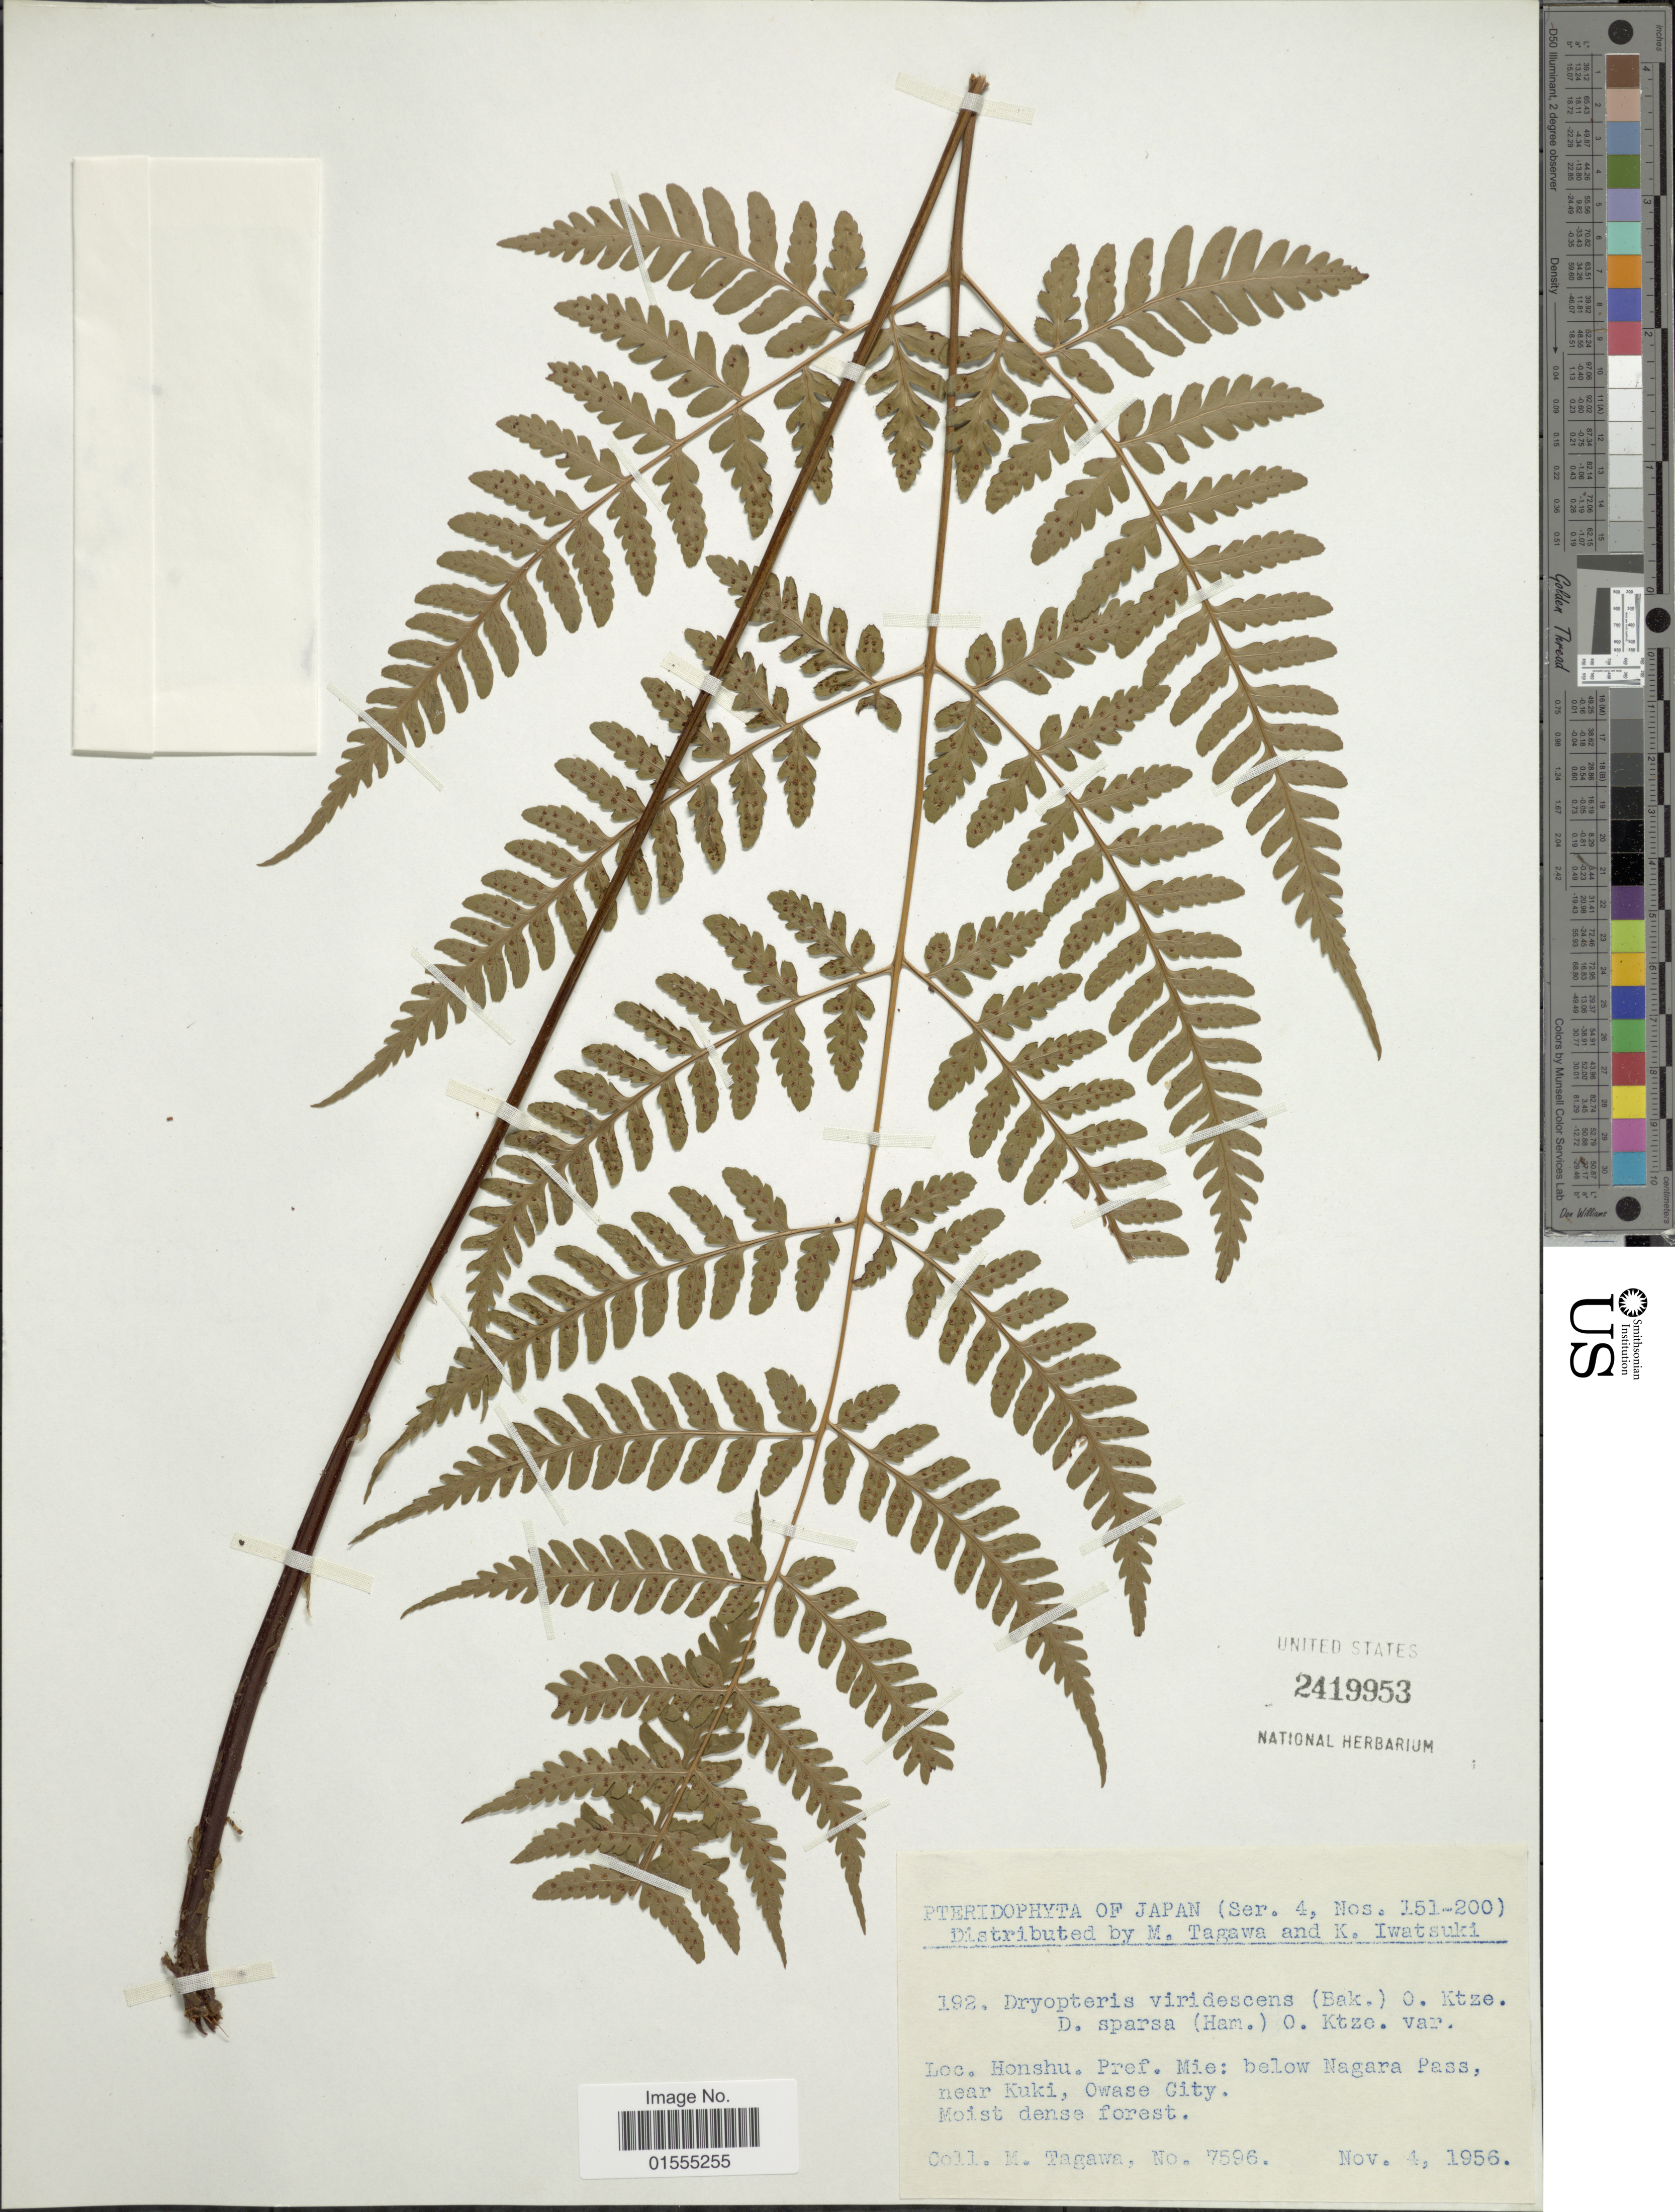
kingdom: Plantae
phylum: Tracheophyta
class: Polypodiopsida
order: Polypodiales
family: Dryopteridaceae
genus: Dryopteris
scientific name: Dryopteris viridescens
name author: (Baker) Kuntze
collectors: M. Tagawa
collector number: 7596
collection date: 1956-11-04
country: Japan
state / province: Mie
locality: Honshu Pref Mie: below Nagara Pass, near Kuki, owase City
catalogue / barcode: US 2419953